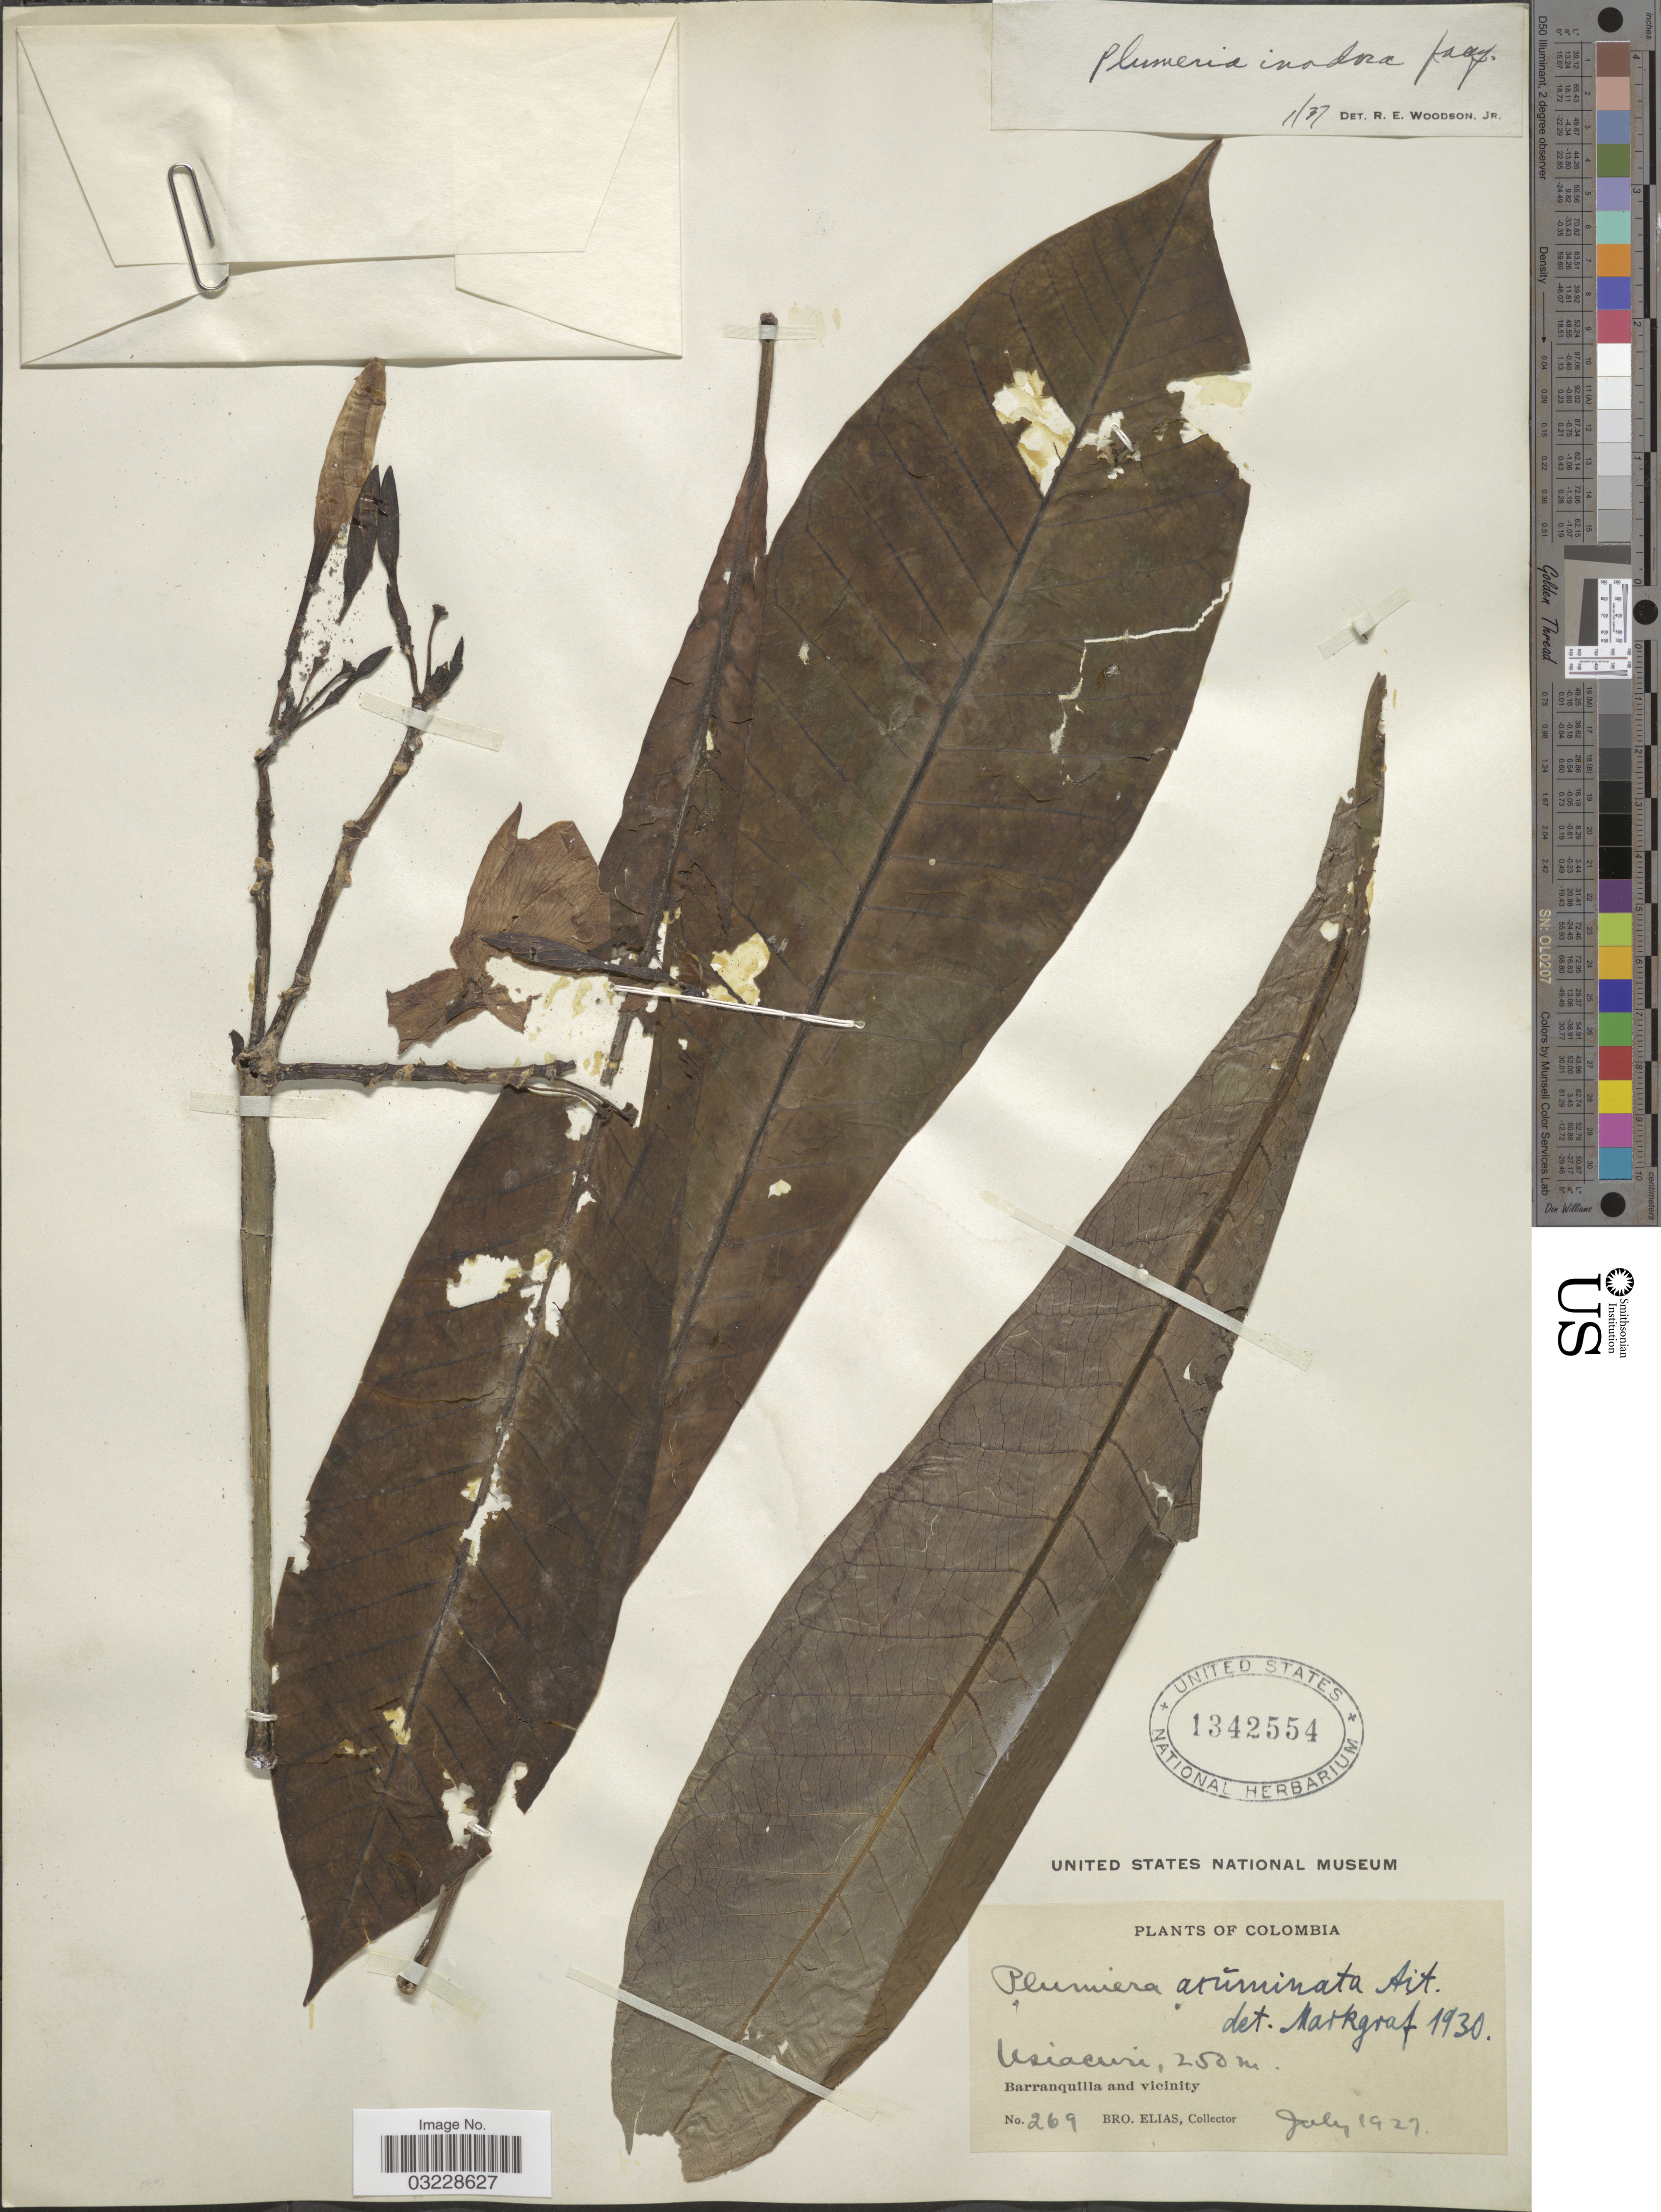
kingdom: Plantae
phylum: Tracheophyta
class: Magnoliopsida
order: Gentianales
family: Apocynaceae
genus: Plumeria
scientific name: Plumeria inodora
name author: Jacq.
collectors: Bro. Elias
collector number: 269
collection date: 1927-07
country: Colombia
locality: Usiacuri, Barranquilla and vicinity.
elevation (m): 250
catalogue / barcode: US 1342554